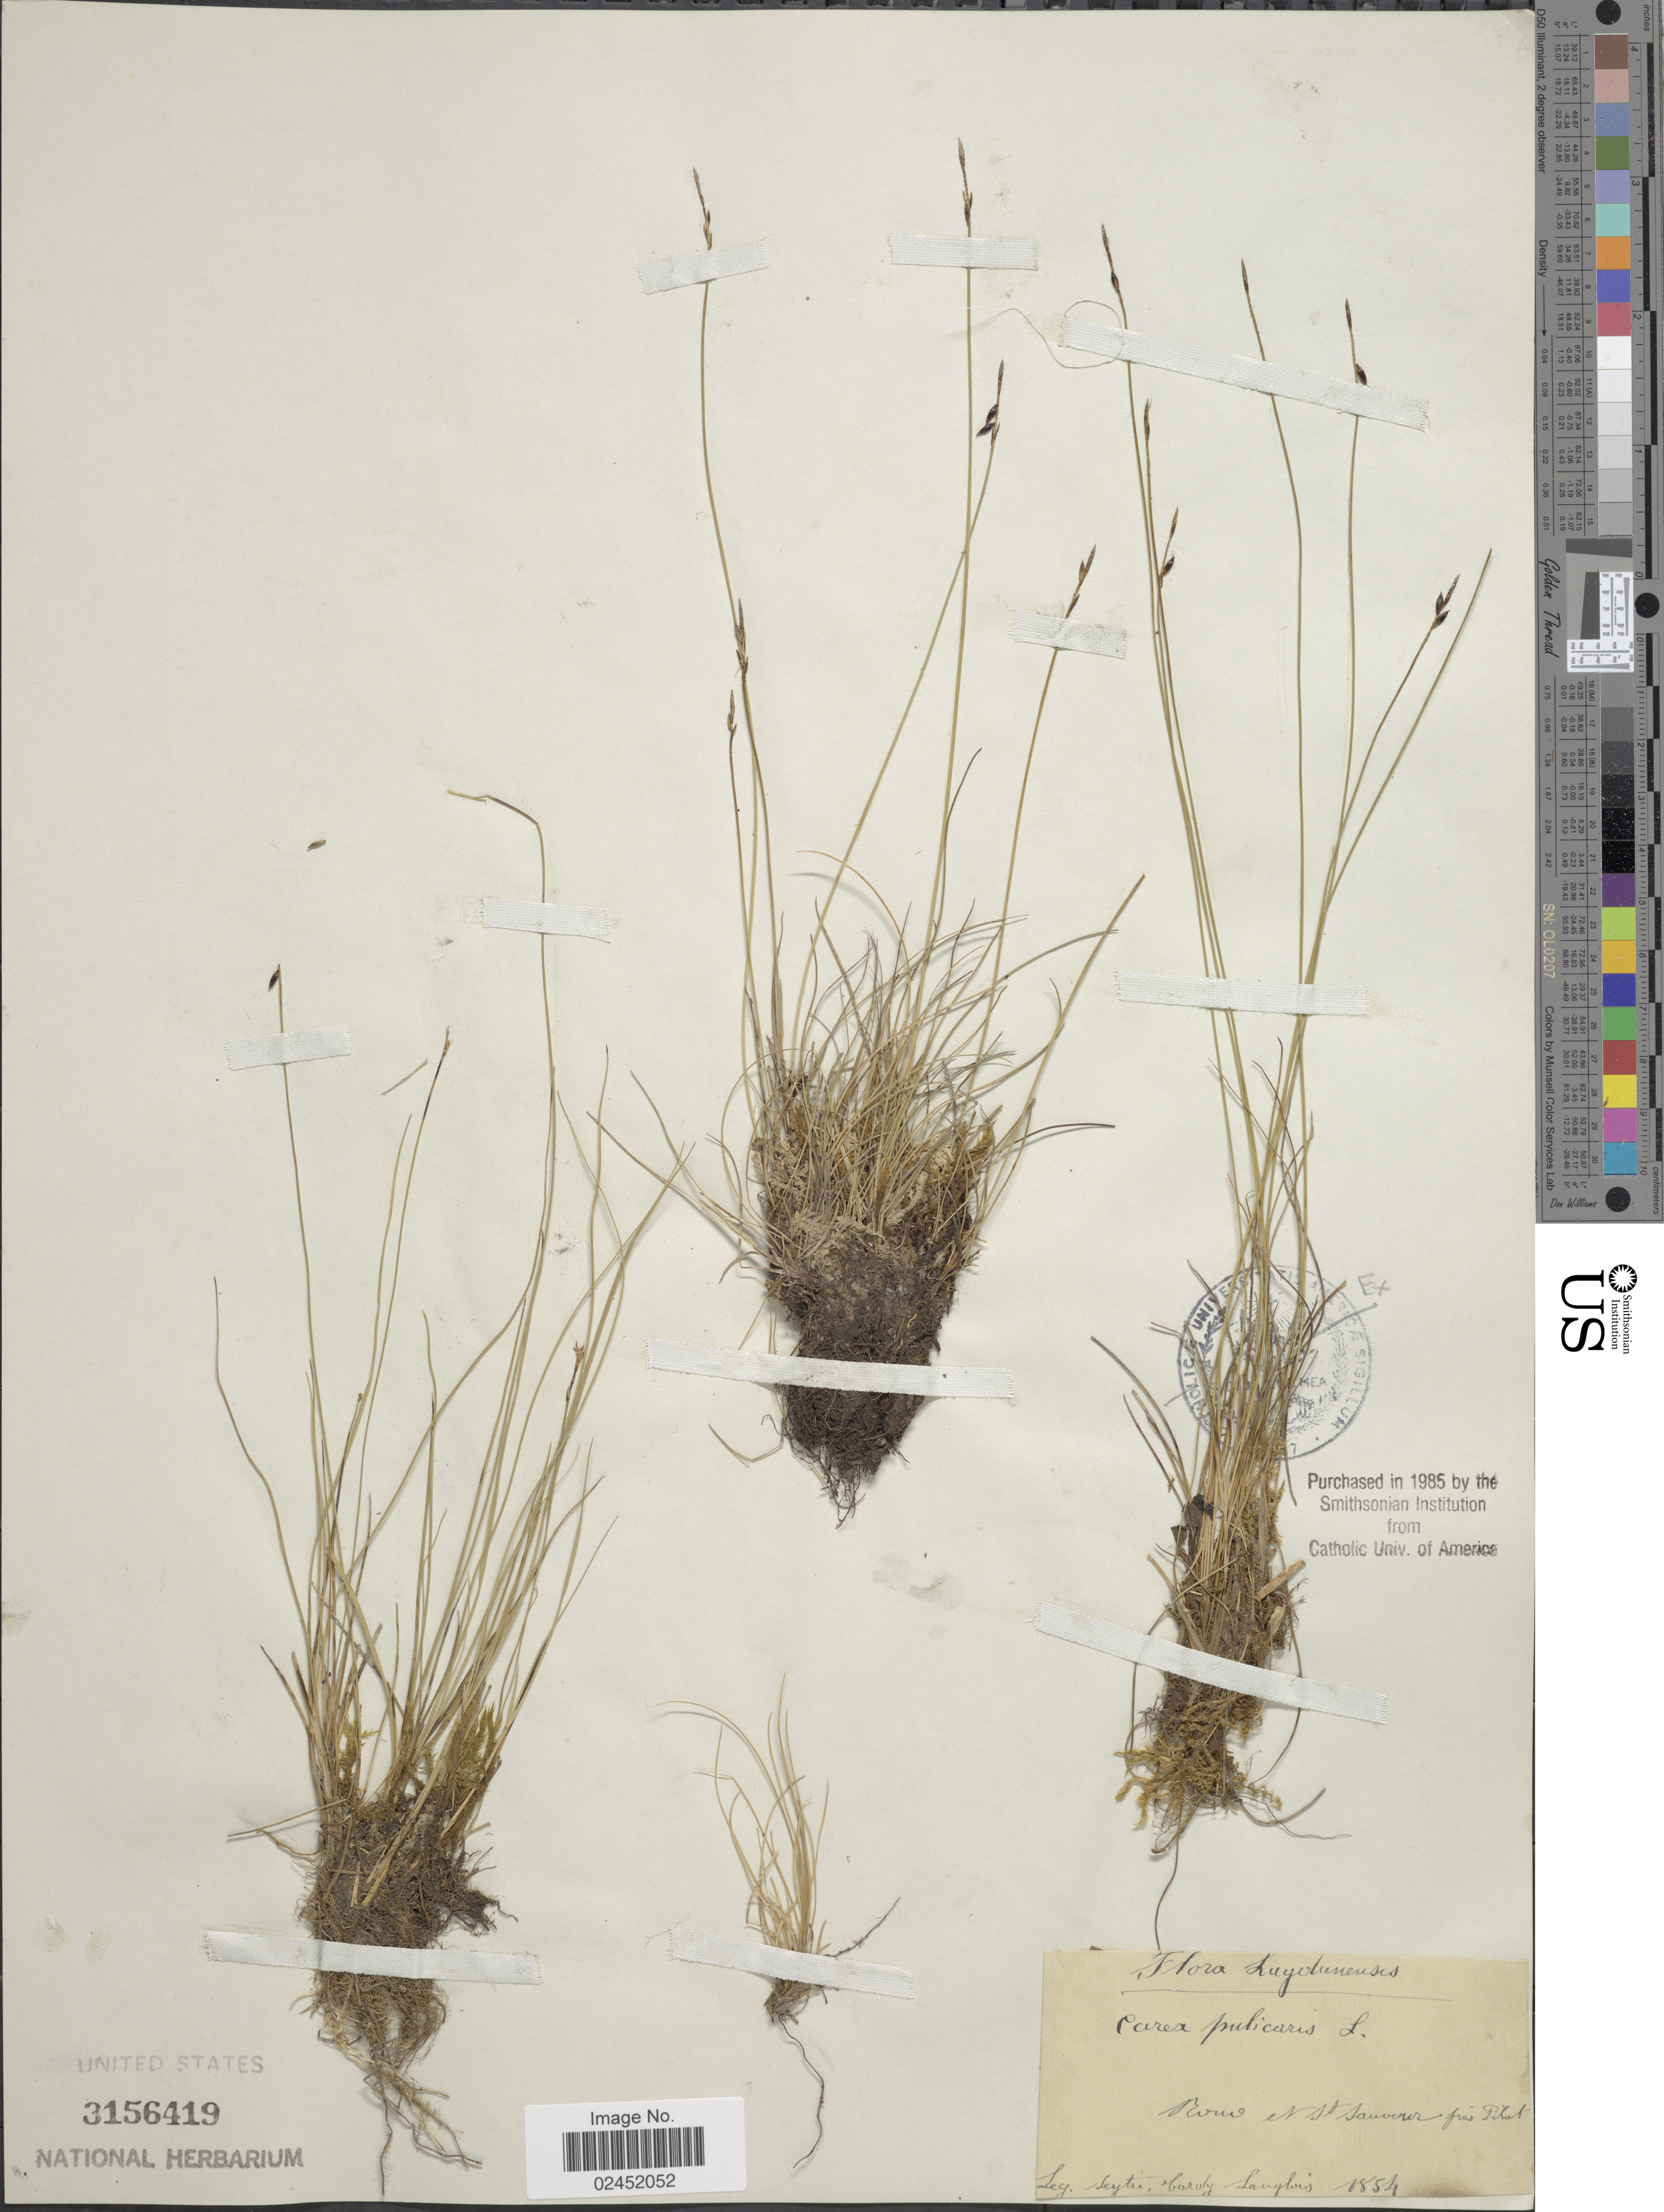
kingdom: Plantae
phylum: Tracheophyta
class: Liliopsida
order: Poales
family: Cyperaceae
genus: Carex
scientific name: Carex pulicaris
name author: L.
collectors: Langlois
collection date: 1854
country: France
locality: Lugdunensis, Rour et St Sauverur prés Pilat [interpreted]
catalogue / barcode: US 3156419